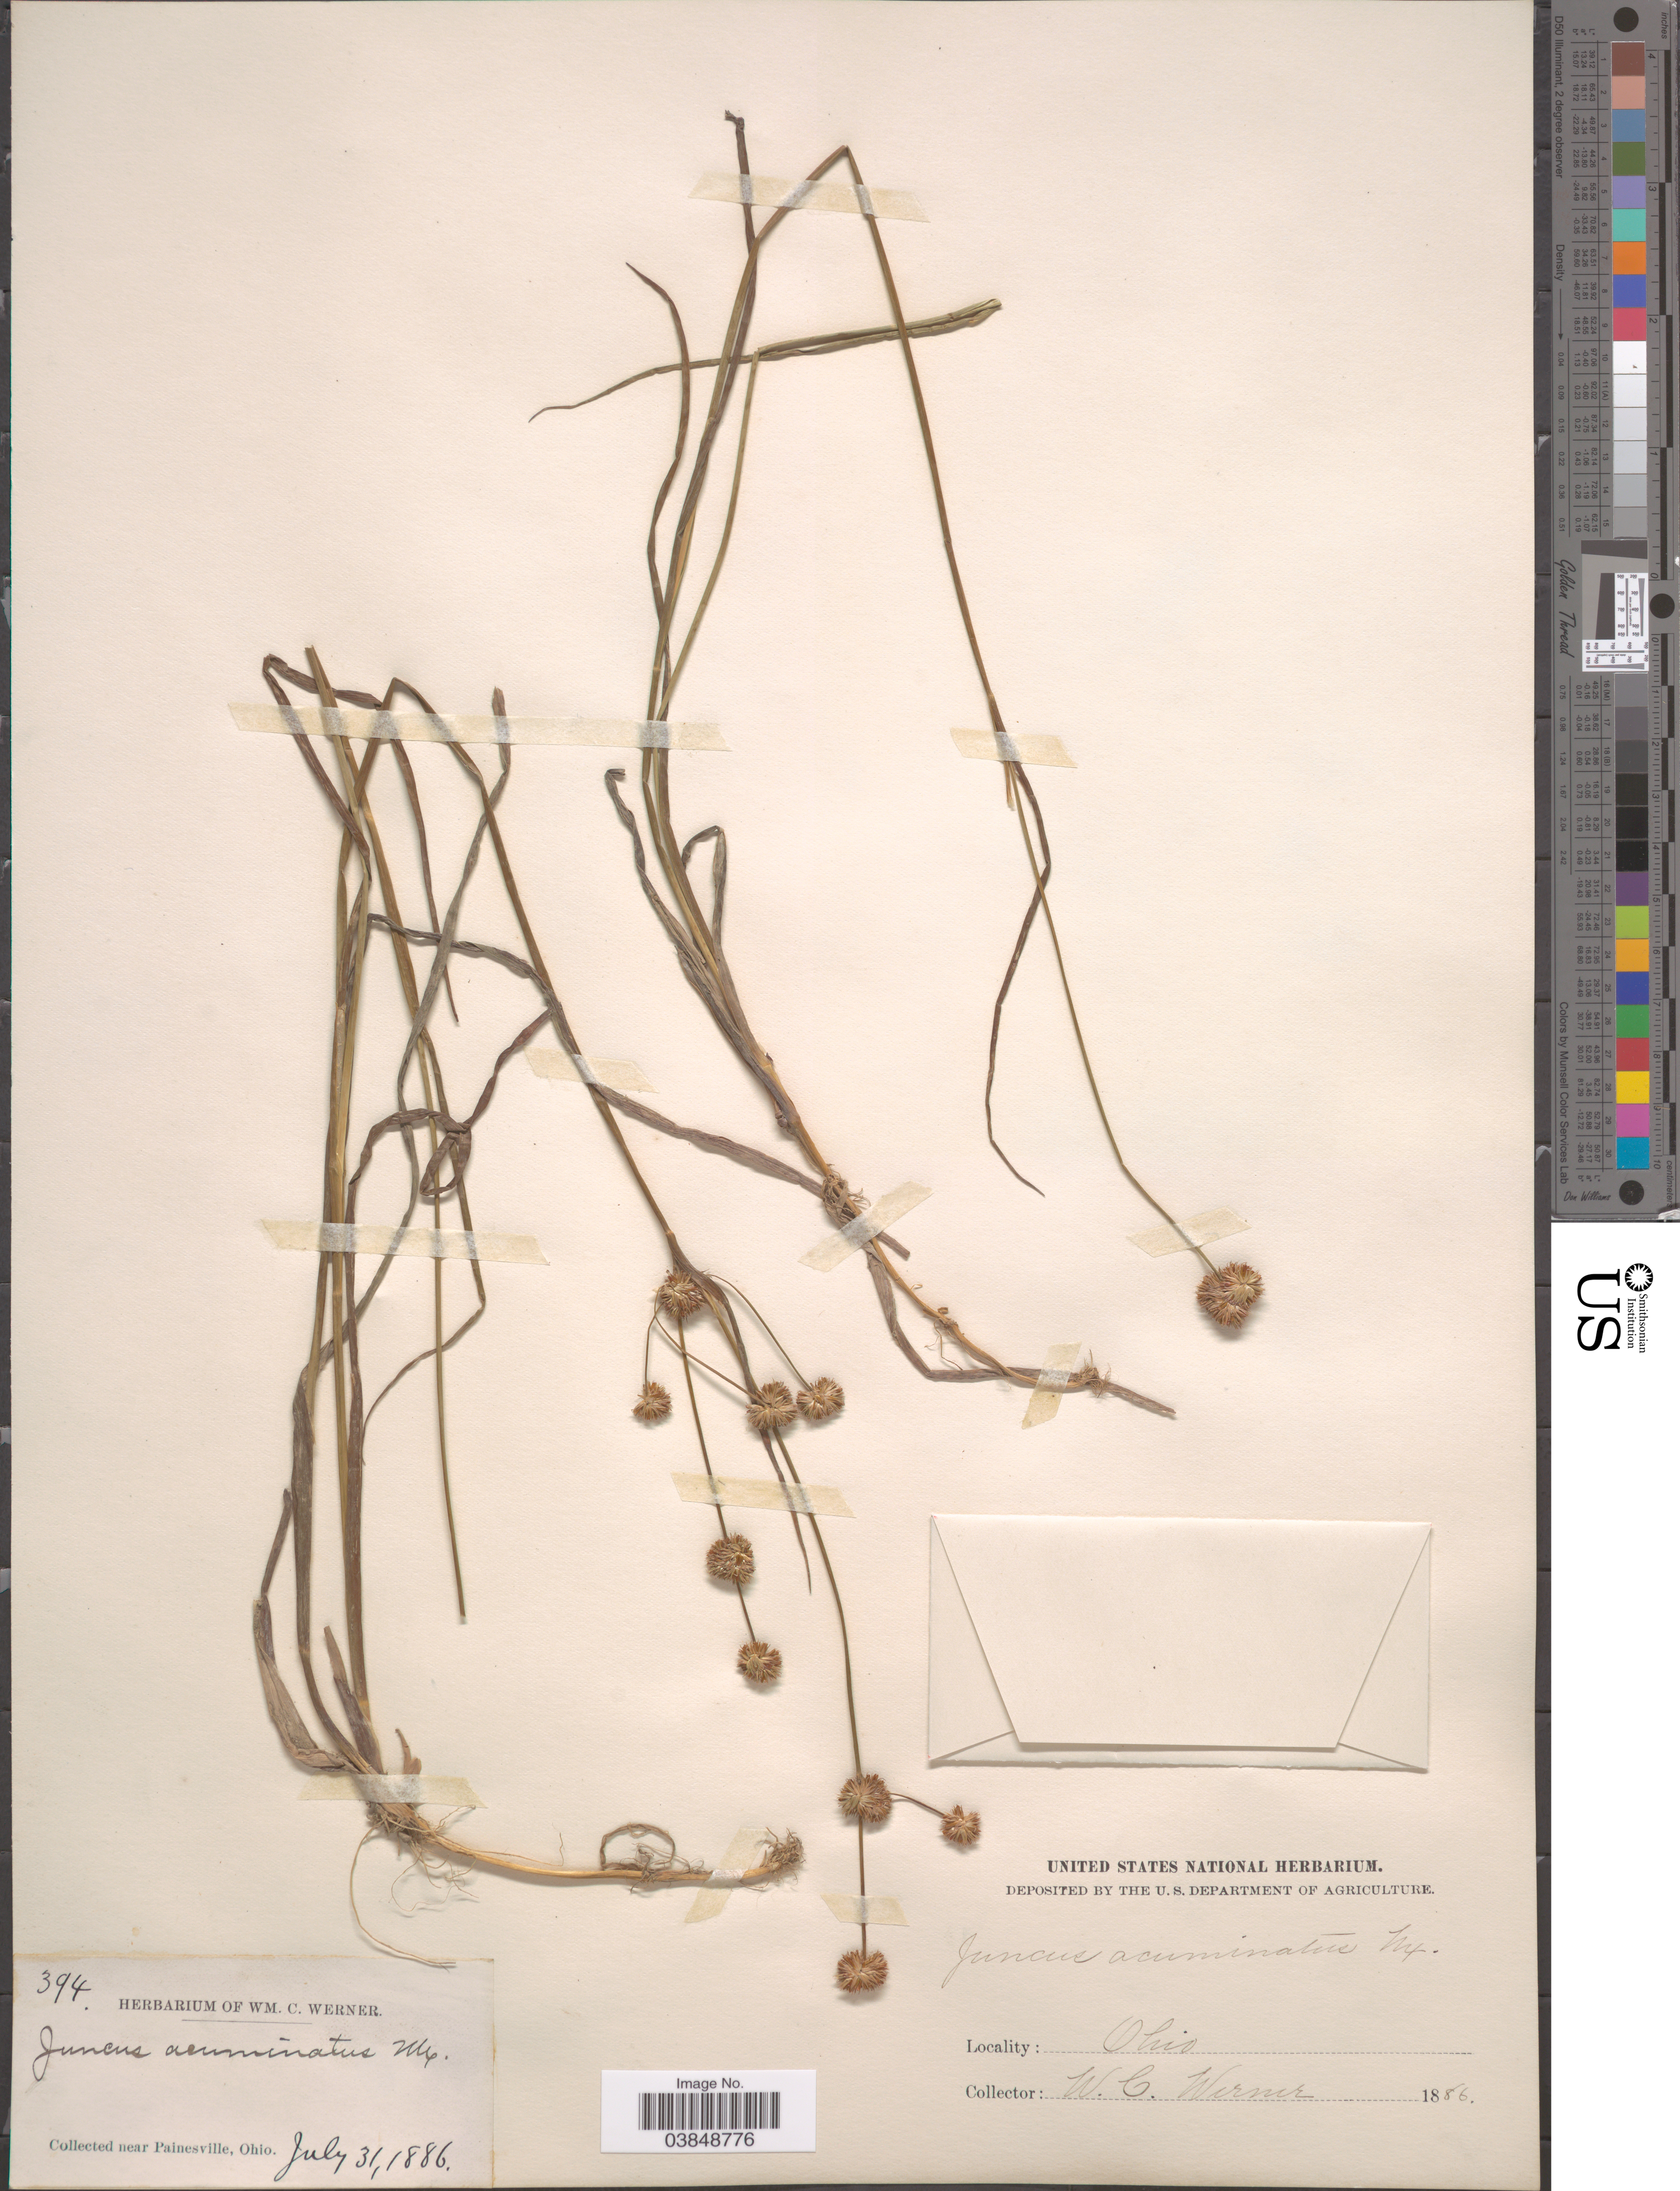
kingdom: Plantae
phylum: Tracheophyta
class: Liliopsida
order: Poales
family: Juncaceae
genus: Juncus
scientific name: Juncus acuminatus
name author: Michx.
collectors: W. Werner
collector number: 394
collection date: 1886-07-31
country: United States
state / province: Ohio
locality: Near Painesville.